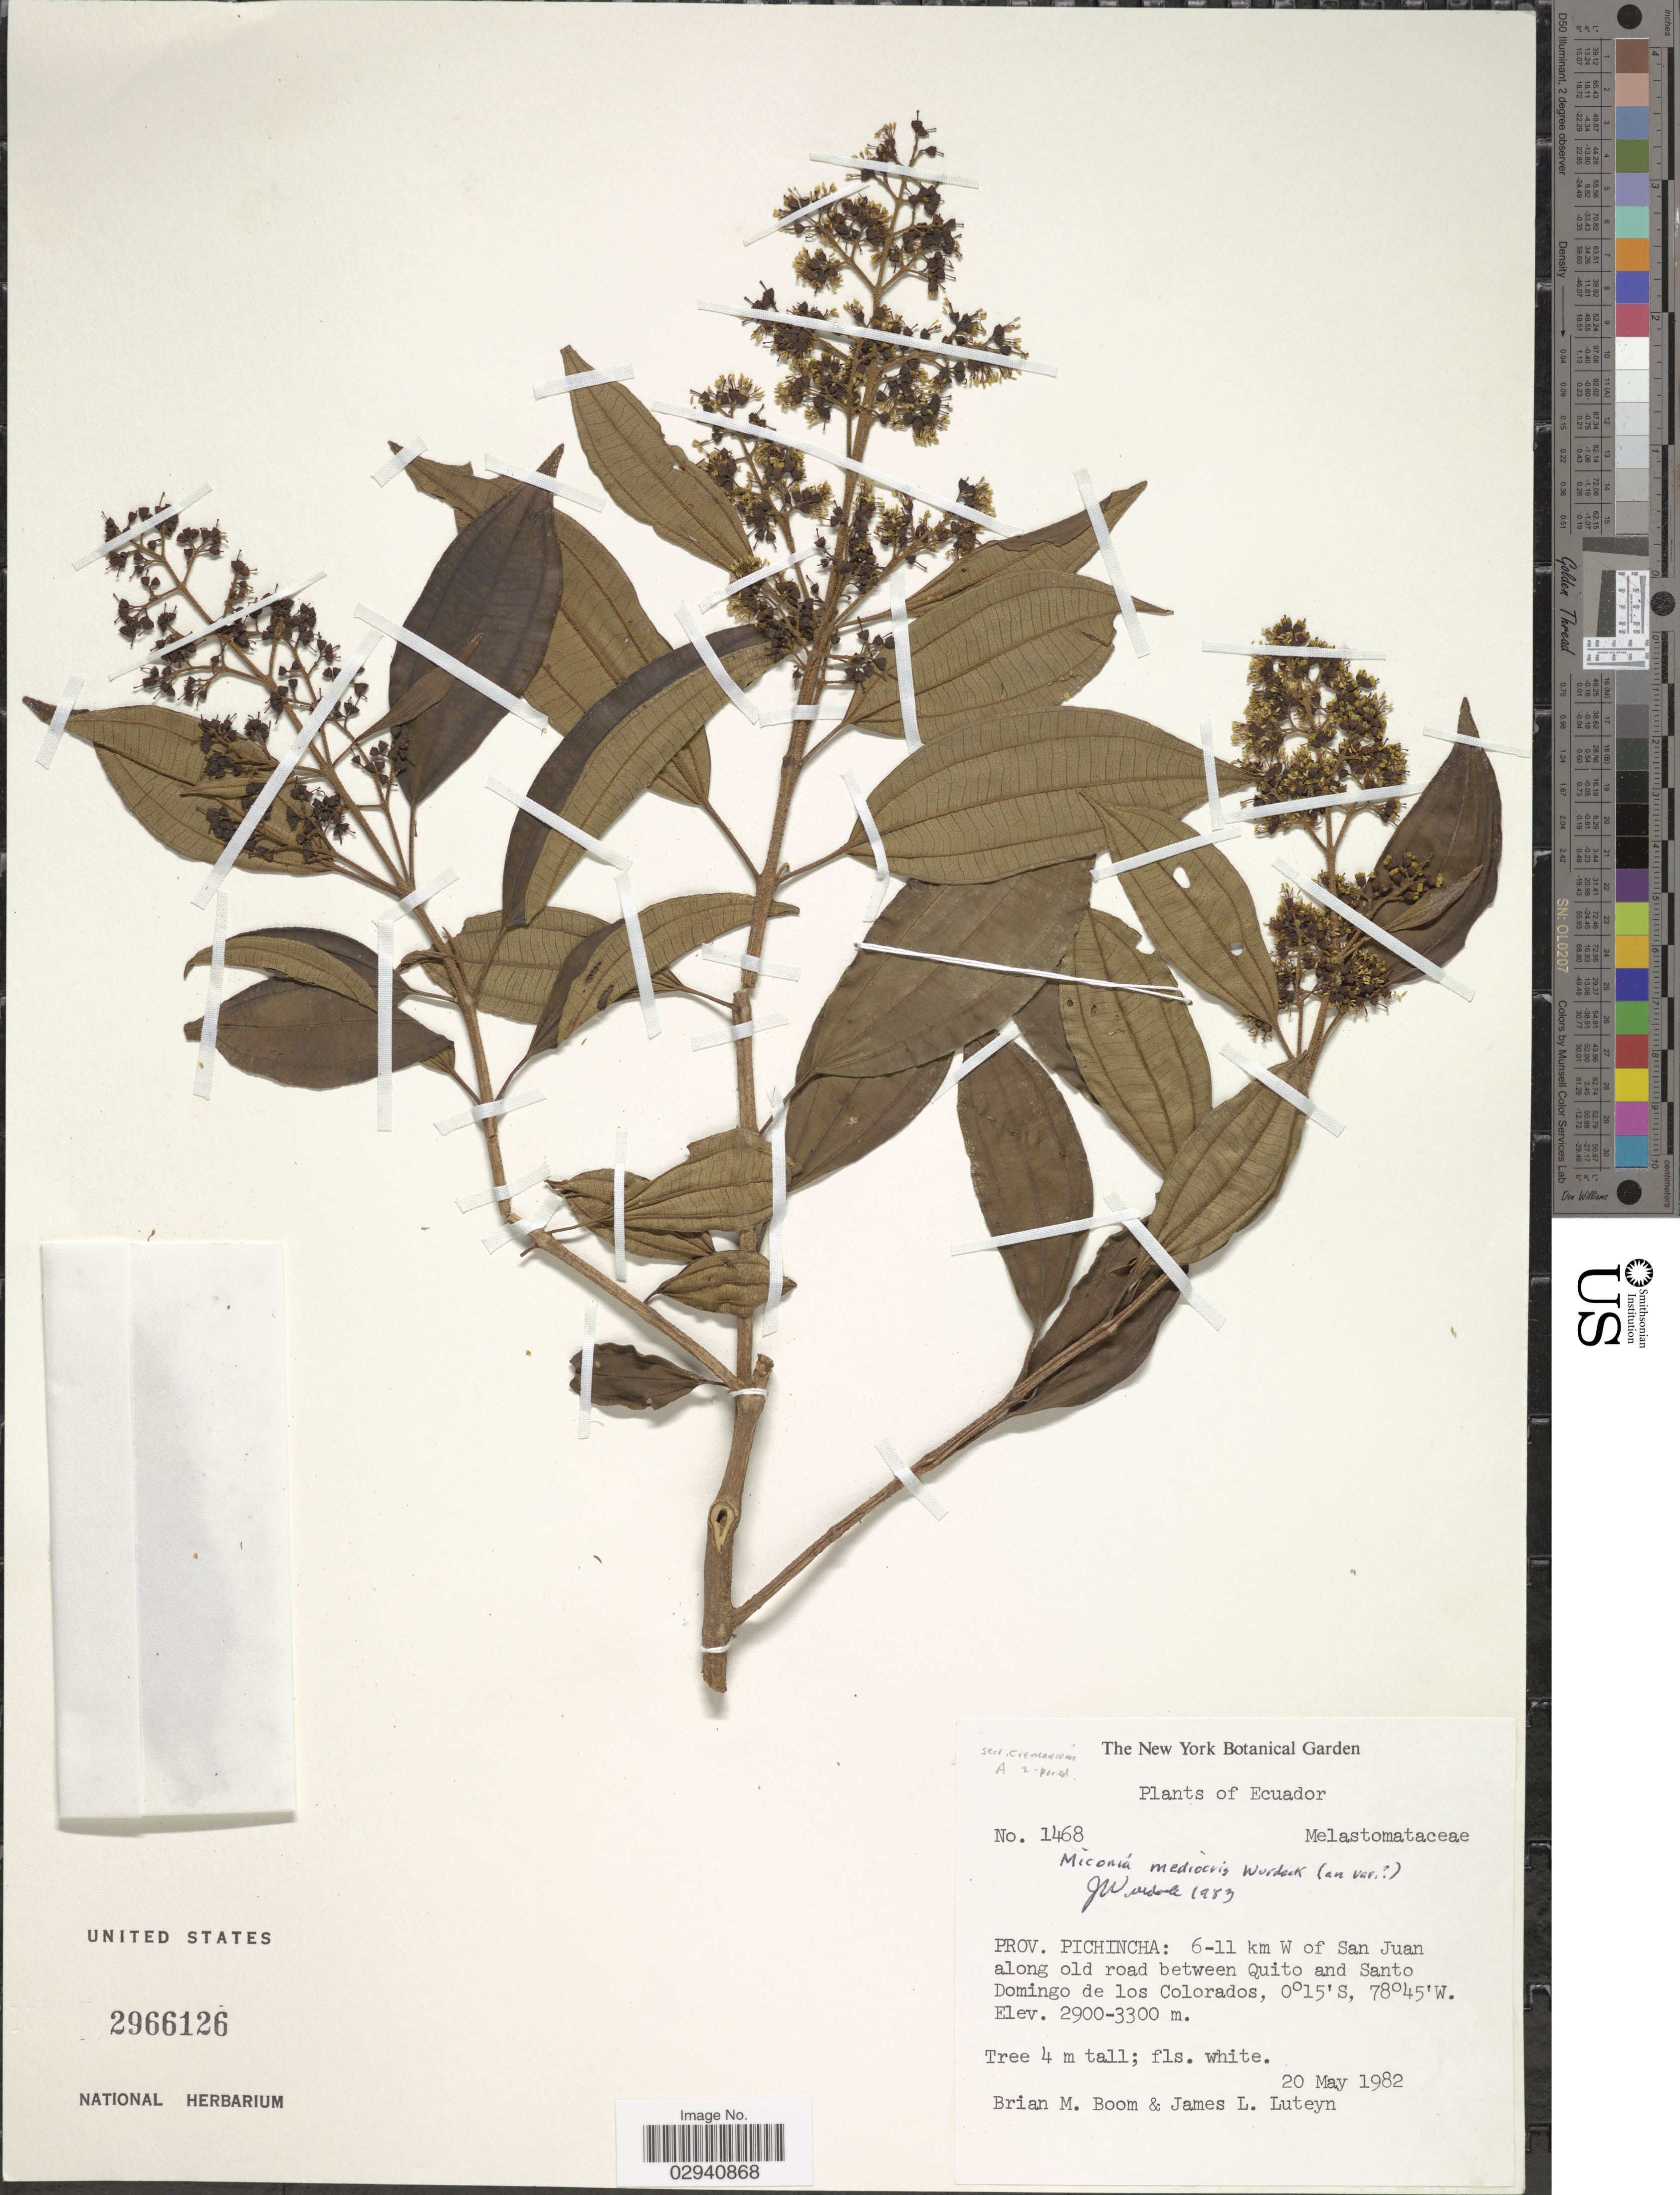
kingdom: Plantae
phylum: Tracheophyta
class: Magnoliopsida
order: Myrtales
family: Melastomataceae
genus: Miconia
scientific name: Miconia mediocris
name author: Wurdack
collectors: B. M. Boom & J. Luteyn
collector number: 1468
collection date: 1982-05-20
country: Ecuador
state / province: Pichincha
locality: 6-11 km W of San Juan along old road between Quito and Santo Domingo de los Colorados.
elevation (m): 2900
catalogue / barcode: US 2966126